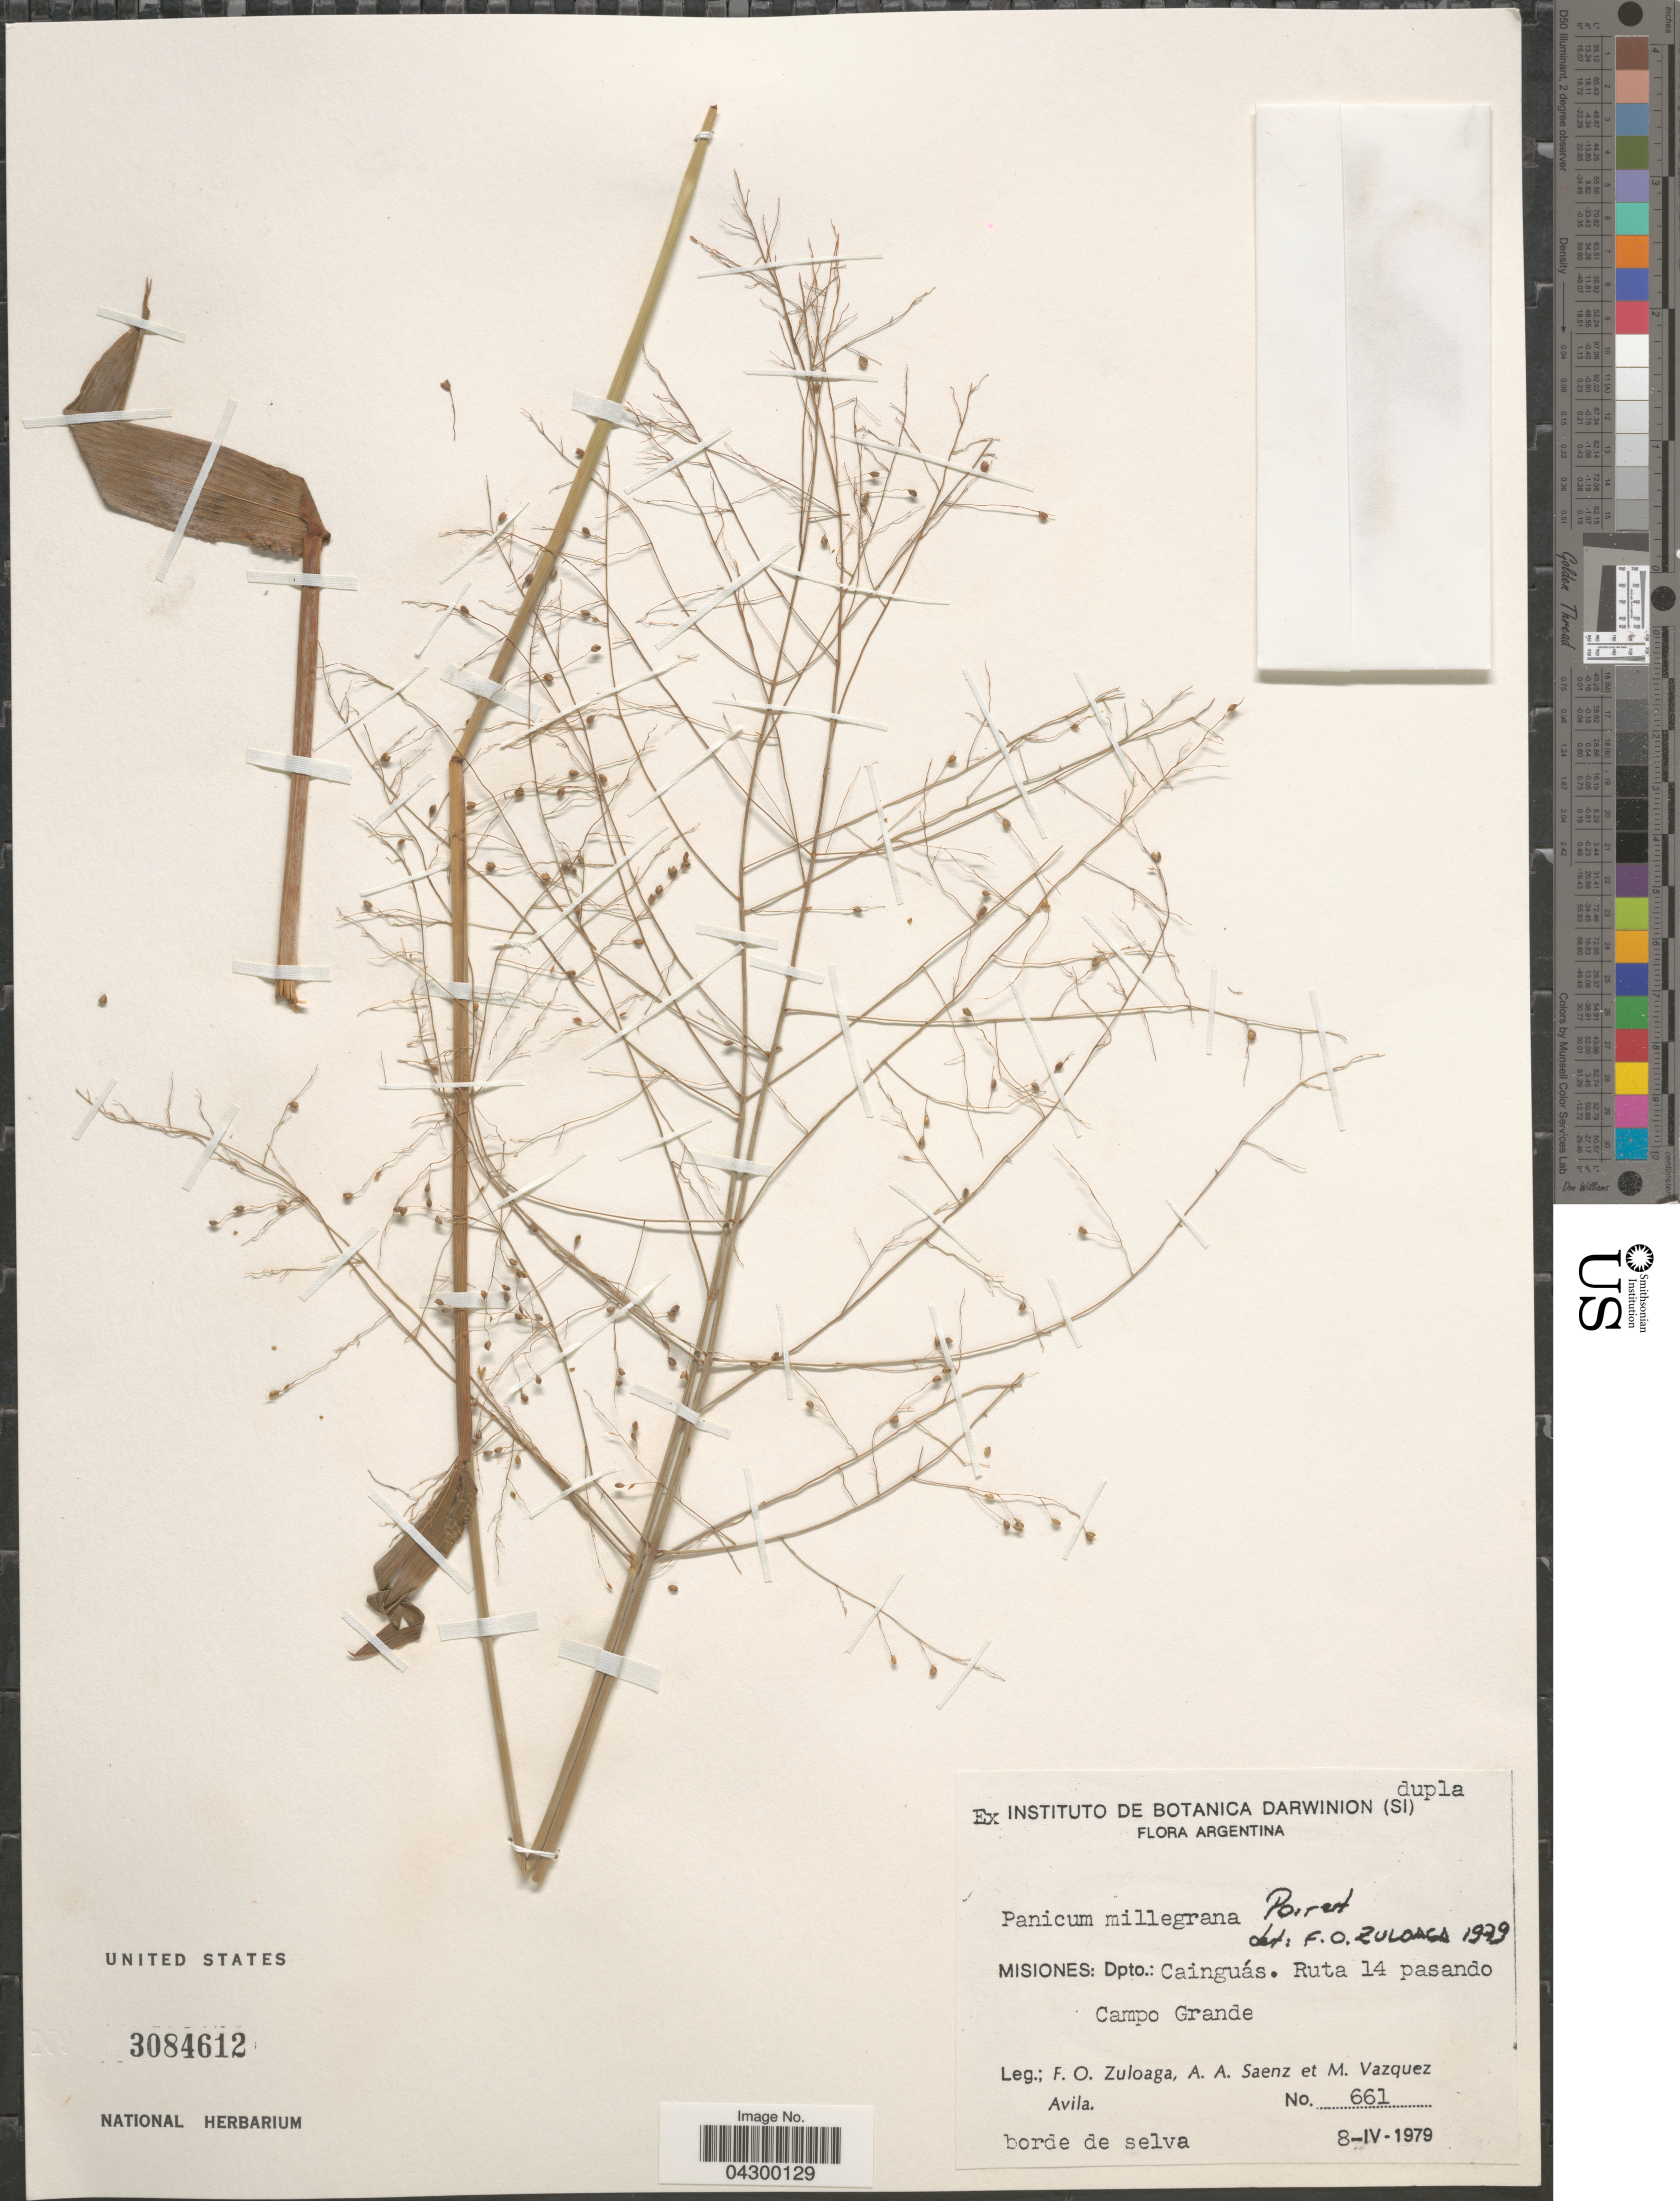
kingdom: Plantae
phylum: Tracheophyta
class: Liliopsida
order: Poales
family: Poaceae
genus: Panicum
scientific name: Panicum millegrana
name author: Poir.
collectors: F. O. Zuloaga, A. A. Saenz & M. D. Vázquez A.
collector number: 661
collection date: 1979-04-08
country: Argentina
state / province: Misiones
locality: Dpto.: Cainguás. Ruta 14 pasando Campo Grande.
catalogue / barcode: US 3084612